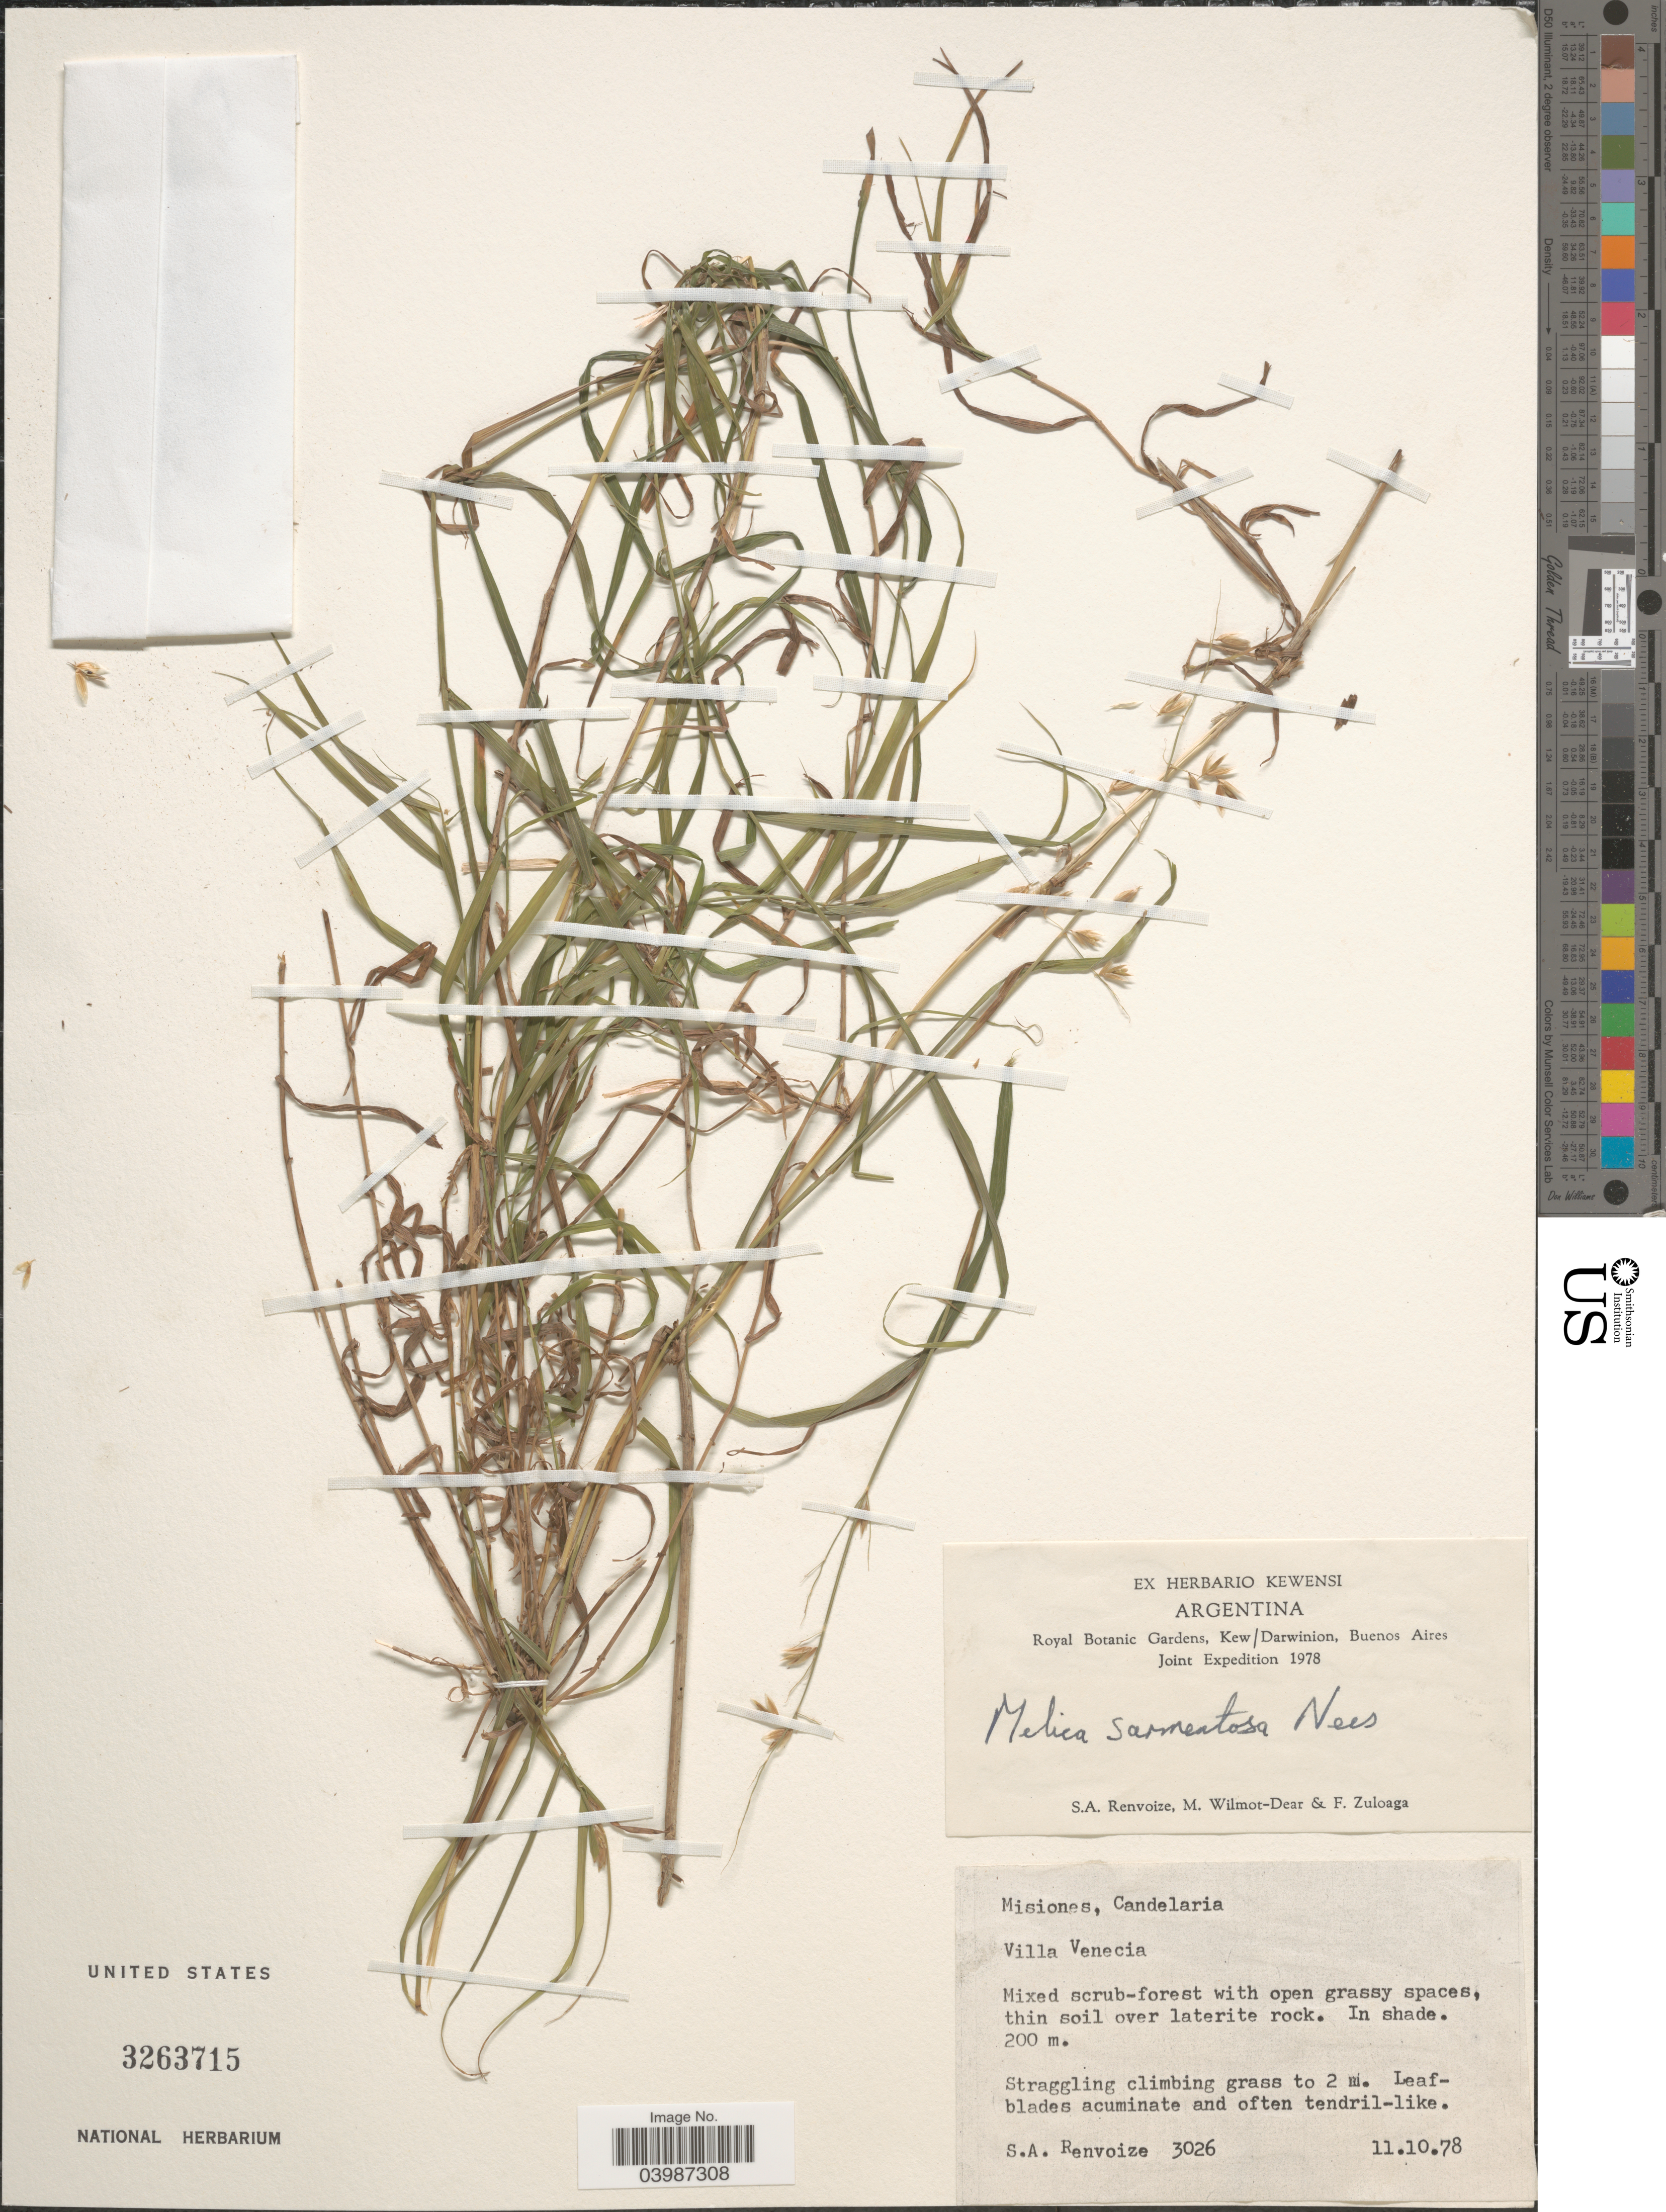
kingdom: Plantae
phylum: Tracheophyta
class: Liliopsida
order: Poales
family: Poaceae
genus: Melica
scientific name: Melica sarmentosa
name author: Nees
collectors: S. A. Renvoize, M. Wilmot-Dear & F. Zuloaga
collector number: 3026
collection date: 1978-10-11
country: Argentina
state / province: Misiones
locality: Candelaria. Villa Venecia. Mixed scrub-forest with open grassy spaces, thin soil over laterite rock. In shade.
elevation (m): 200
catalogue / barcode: US 3263715